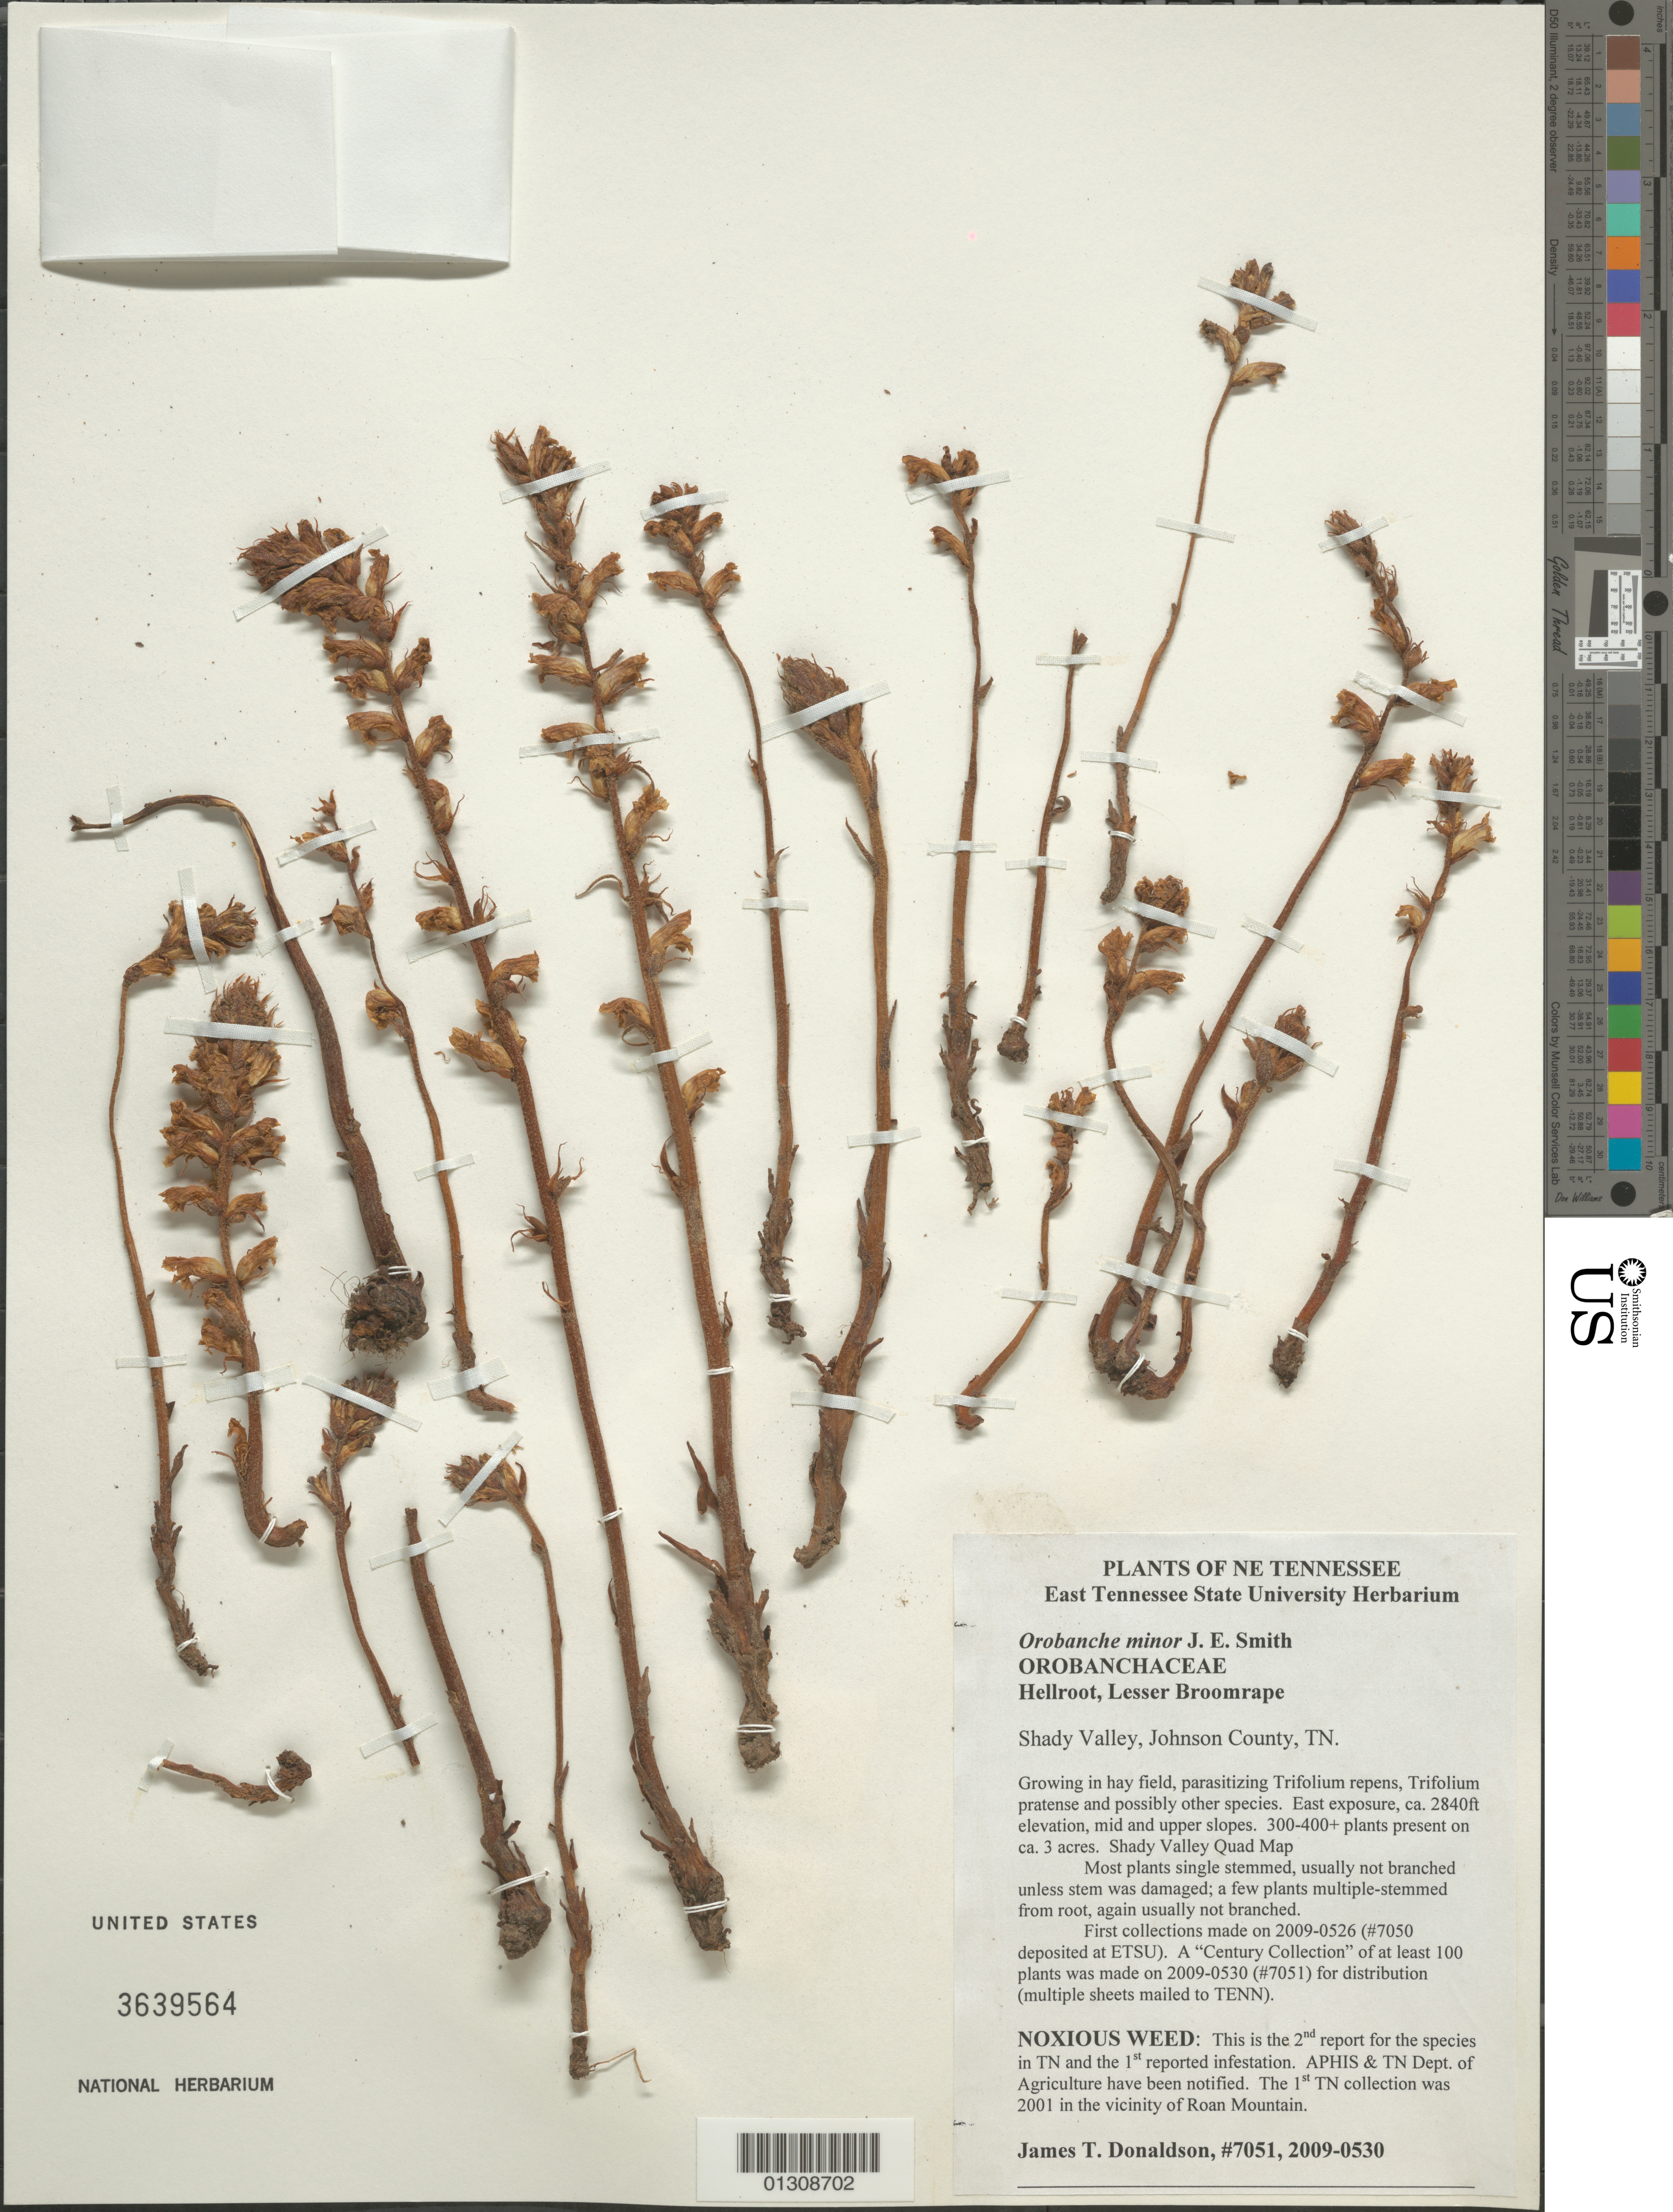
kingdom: Plantae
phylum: Tracheophyta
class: Magnoliopsida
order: Lamiales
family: Orobanchaceae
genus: Orobanche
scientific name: Orobanche minor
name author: Sm.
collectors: J. Donaldson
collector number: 7051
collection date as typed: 2009-0530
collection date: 2009-05-30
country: United States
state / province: Tennessee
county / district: Johnson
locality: Growing in hay field.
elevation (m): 866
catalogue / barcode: US 3639564